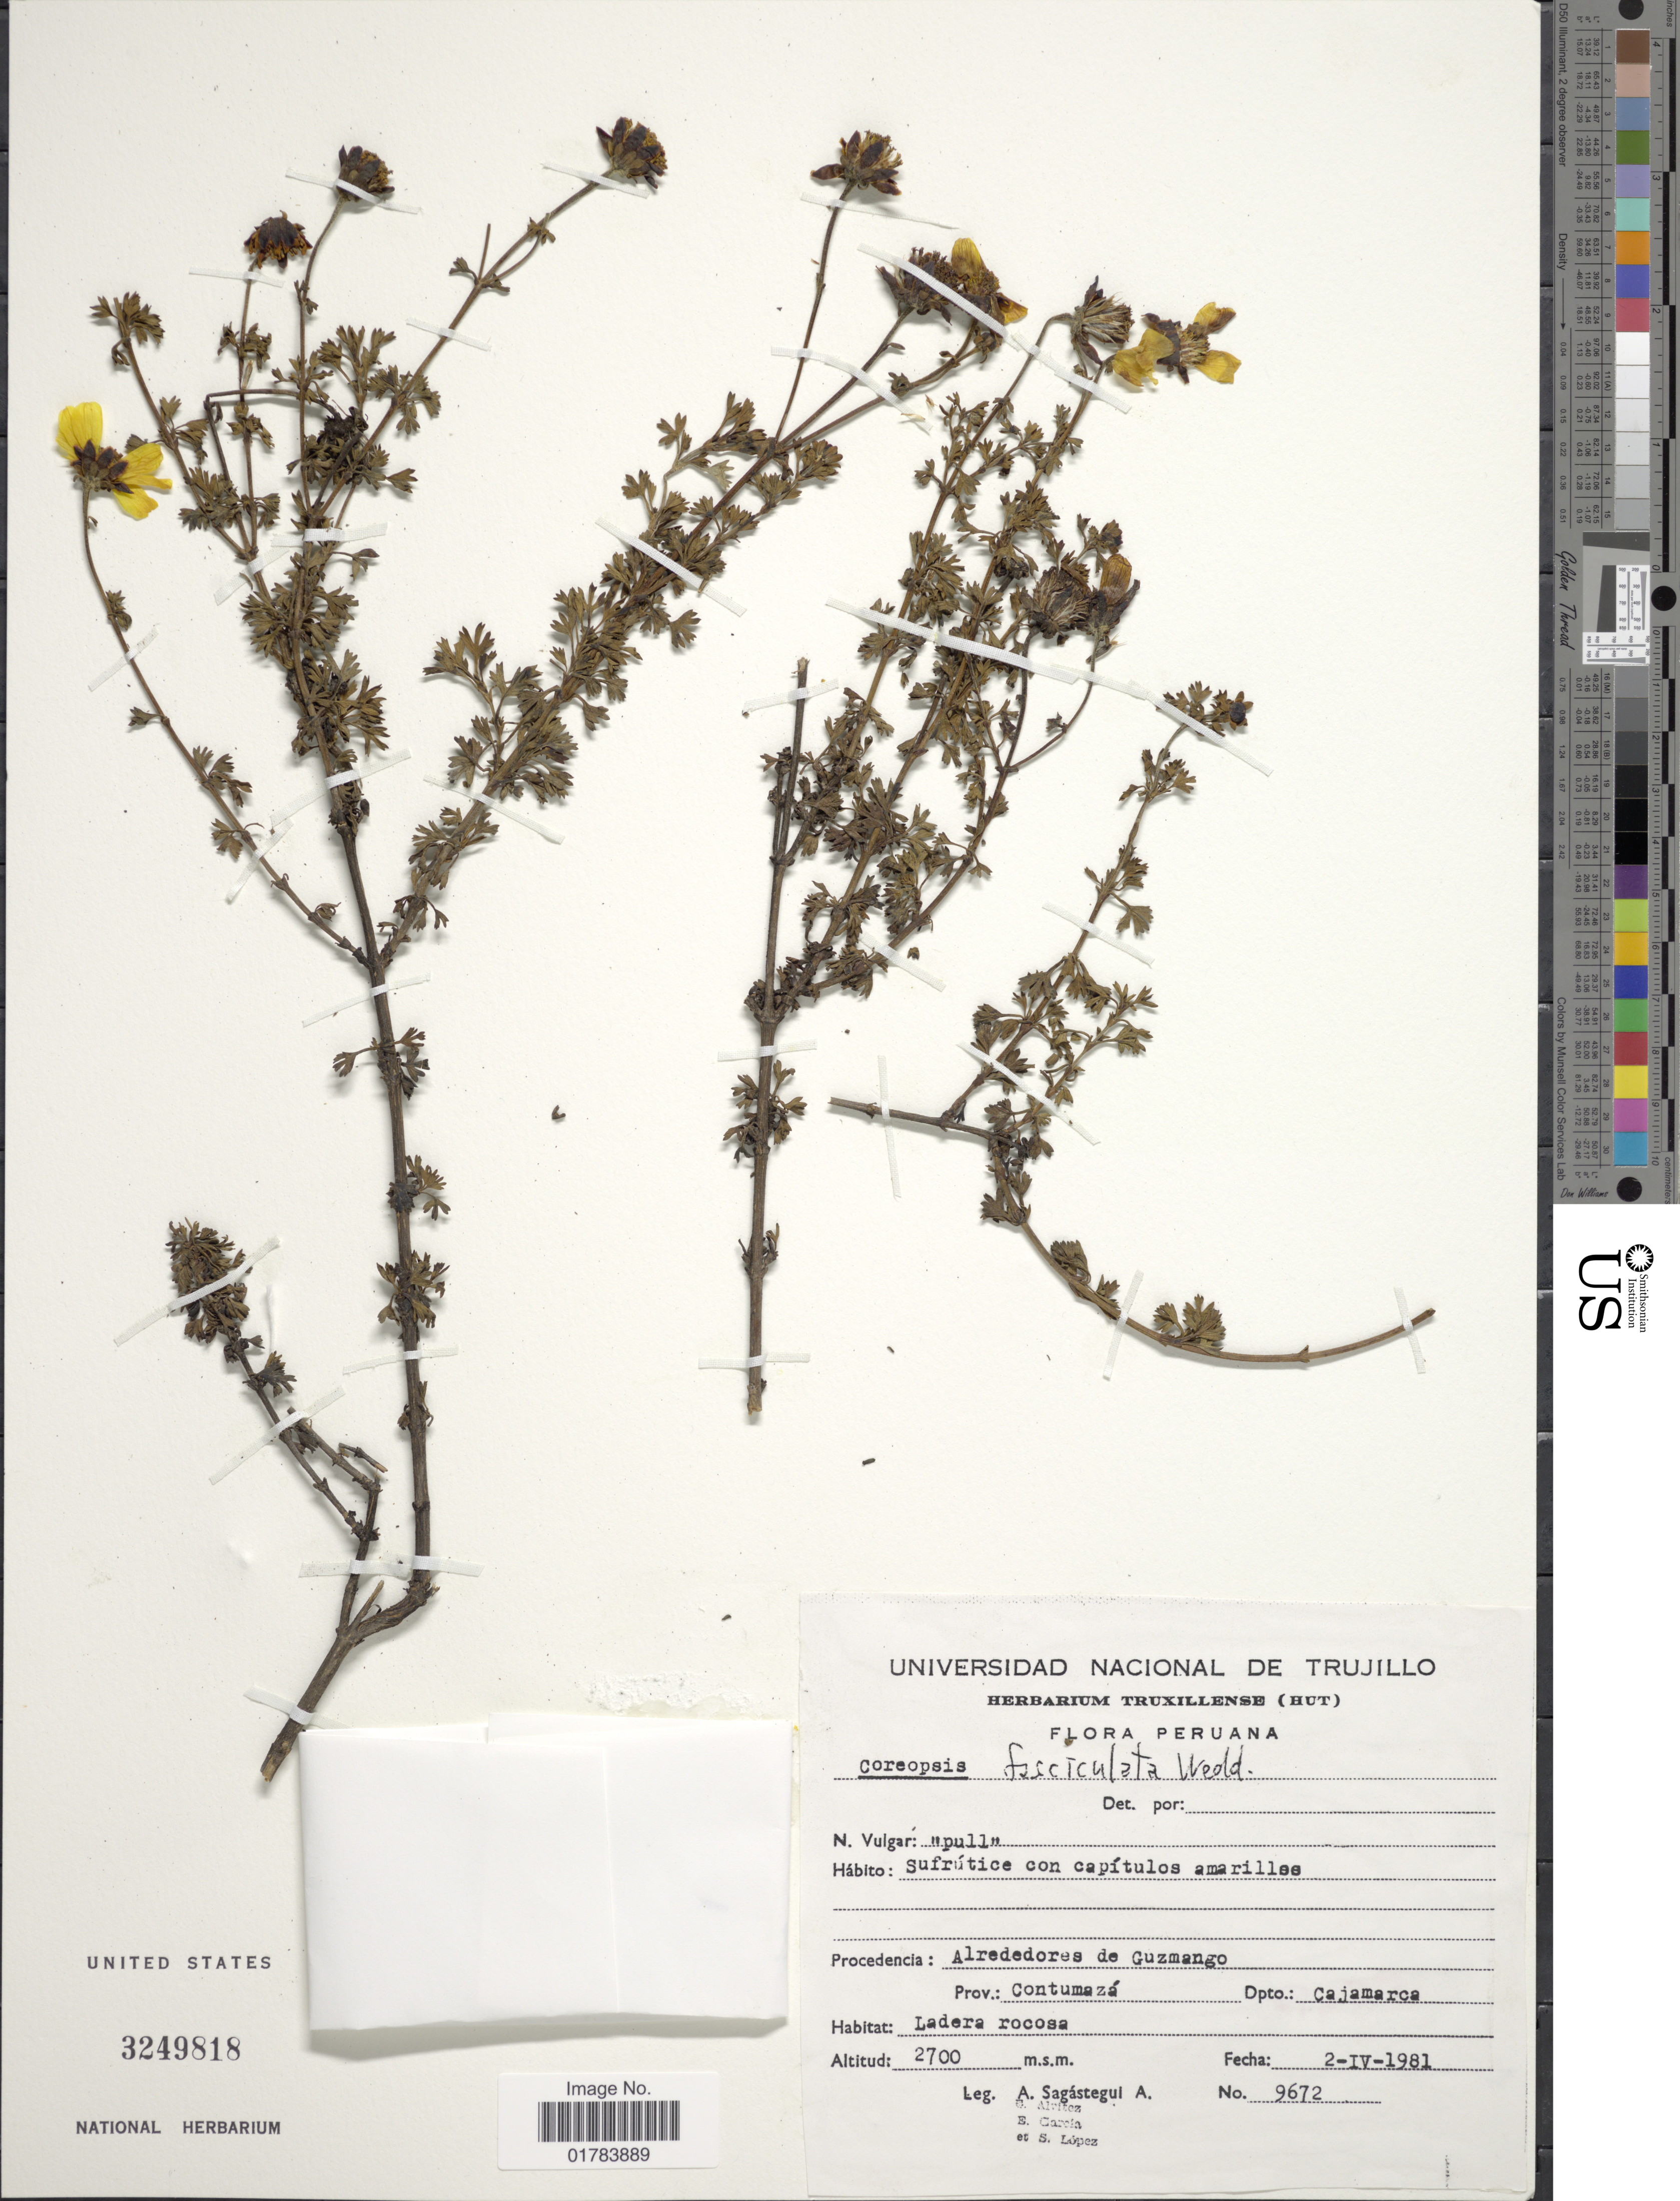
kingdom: Plantae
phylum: Tracheophyta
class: Magnoliopsida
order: Asterales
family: Asteraceae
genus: Coreopsis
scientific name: Coreopsis fasciculata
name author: Wedd.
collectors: A. Sagástegui A., E. Alvitez I., E. García & S. Lopez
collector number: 9672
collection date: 1981-04-02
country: Peru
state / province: Cajamarca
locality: Procedencia: Alrededores de Guzmango, prov. Contumaza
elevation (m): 2700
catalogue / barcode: US 3249818